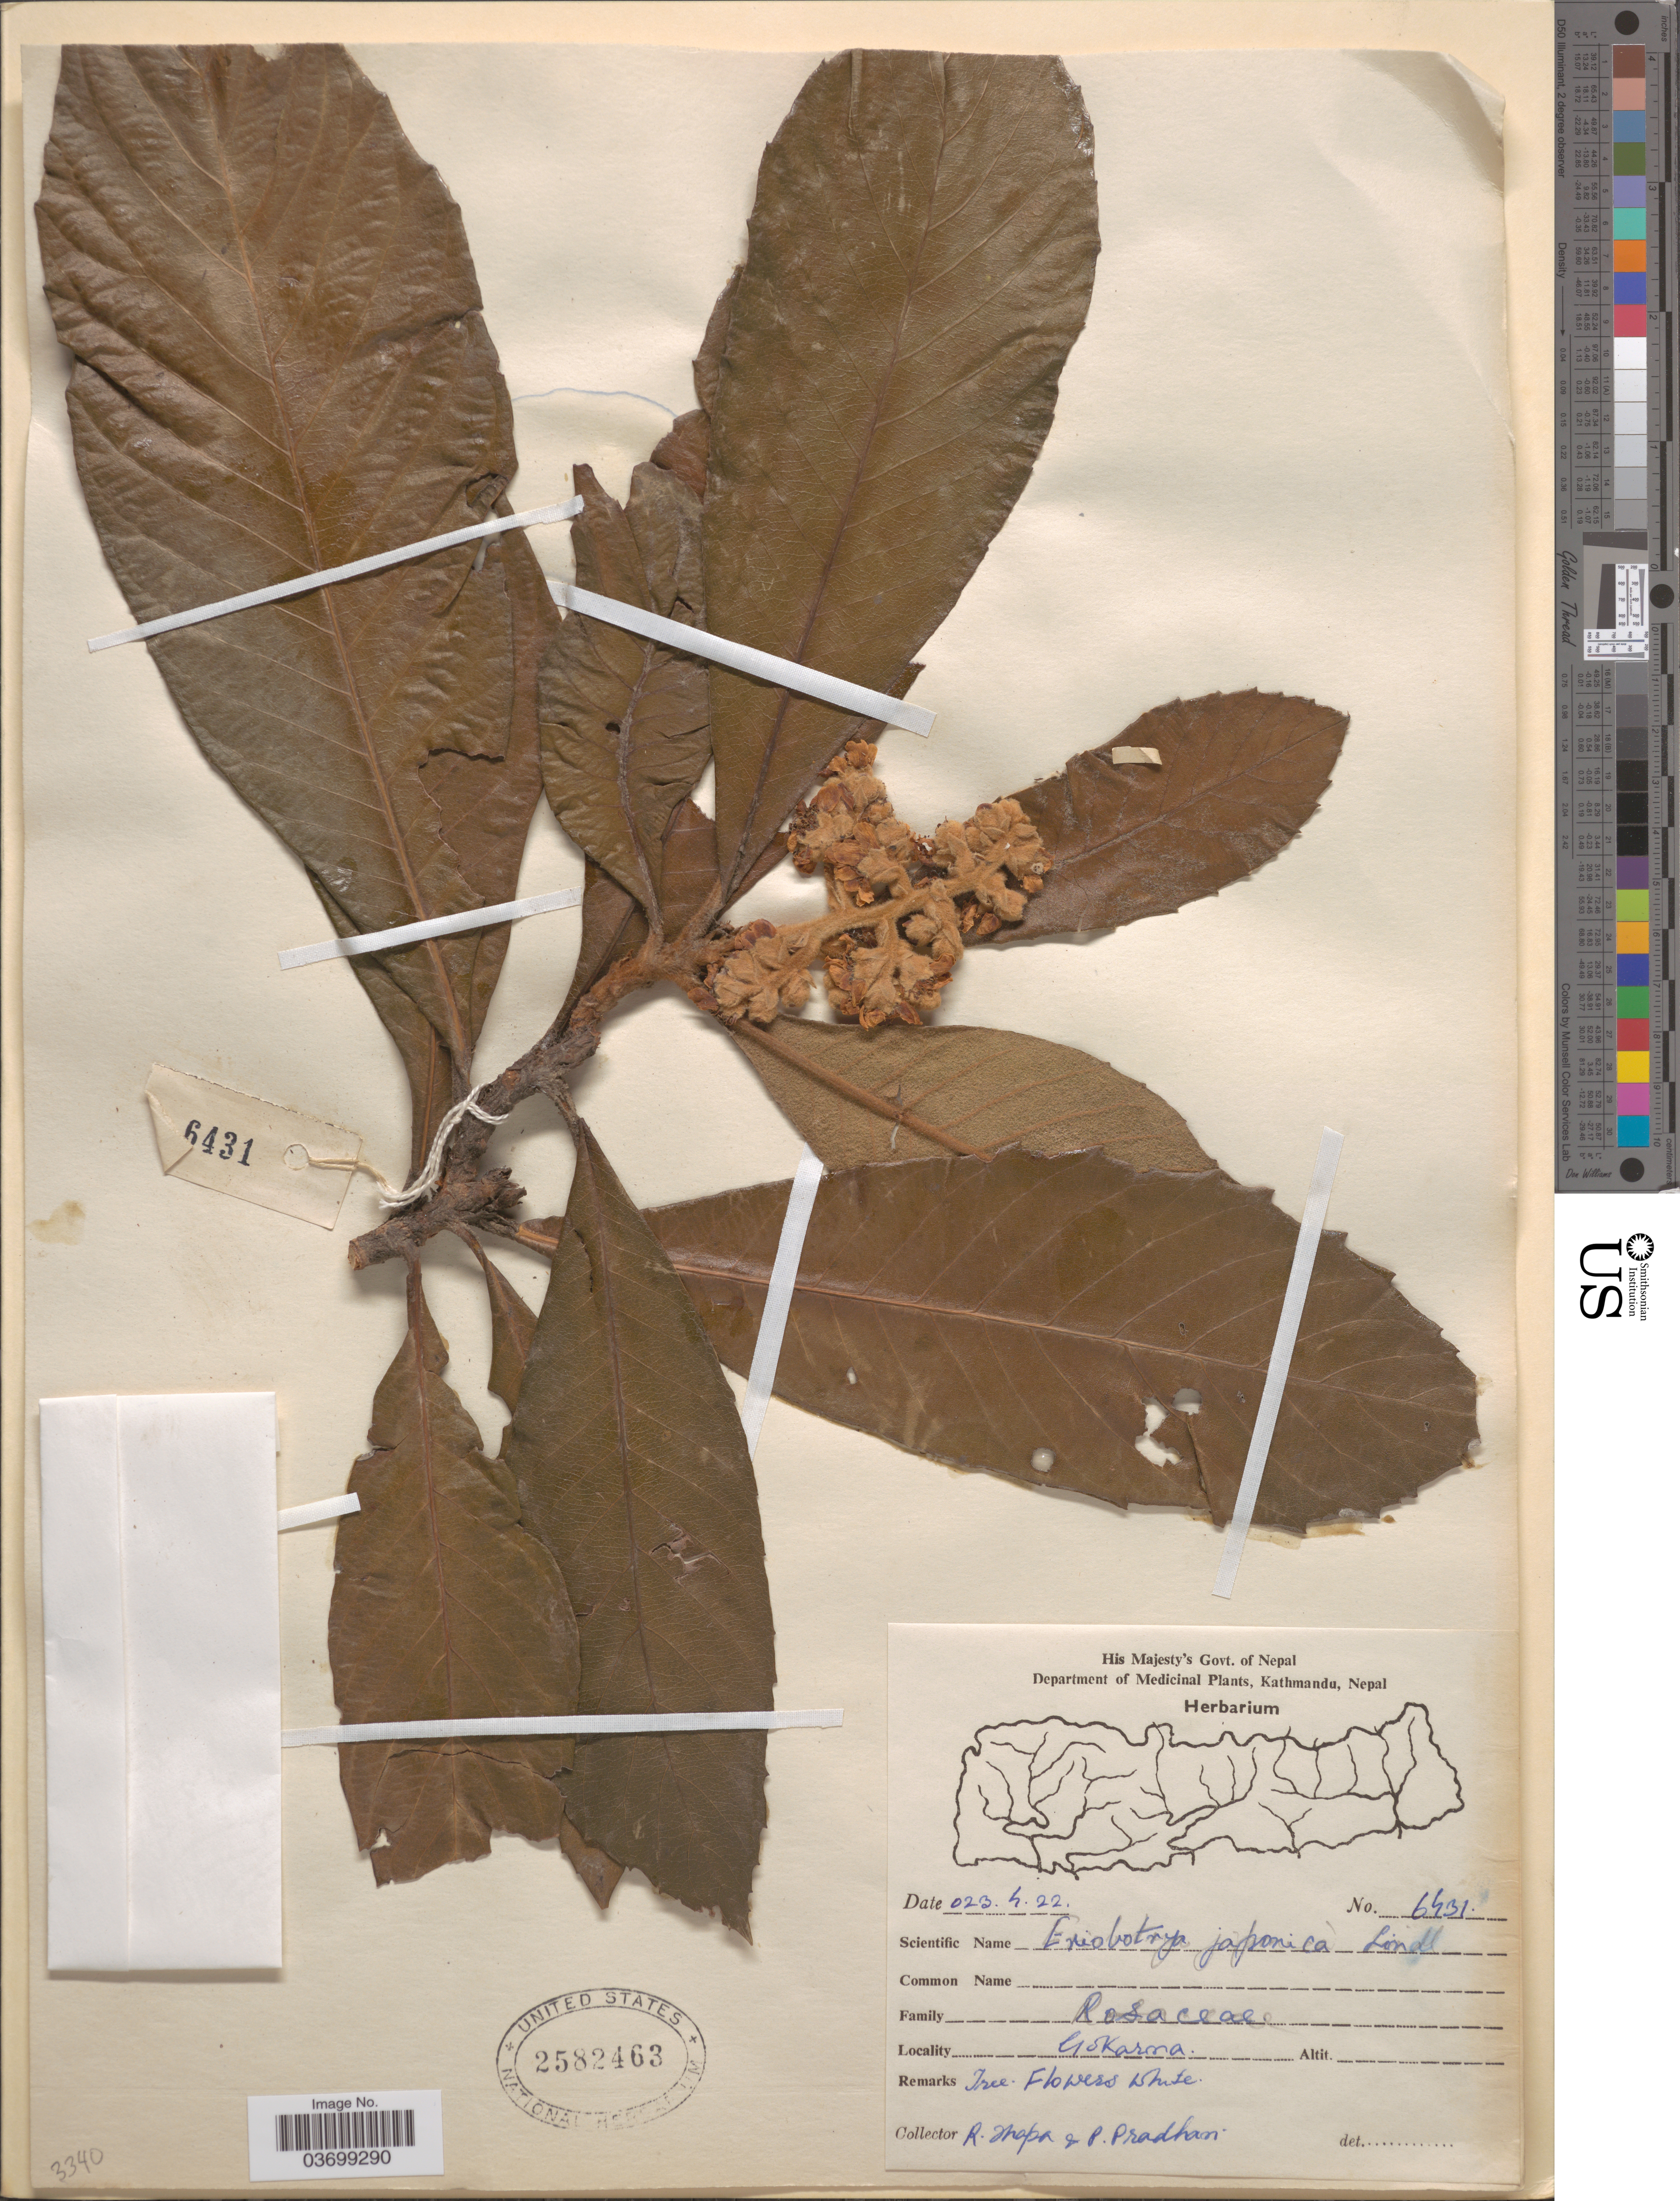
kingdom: Plantae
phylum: Tracheophyta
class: Magnoliopsida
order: Rosales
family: Rosaceae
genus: Rhaphiolepis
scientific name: Rhaphiolepis bibas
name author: (Lour.) Galasso & Banfi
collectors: R. Thapa & P. Pradhan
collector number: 6431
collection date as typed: Transcribed d/m/y: 23/4/22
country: Nepal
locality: Gokarna.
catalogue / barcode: US 2582463